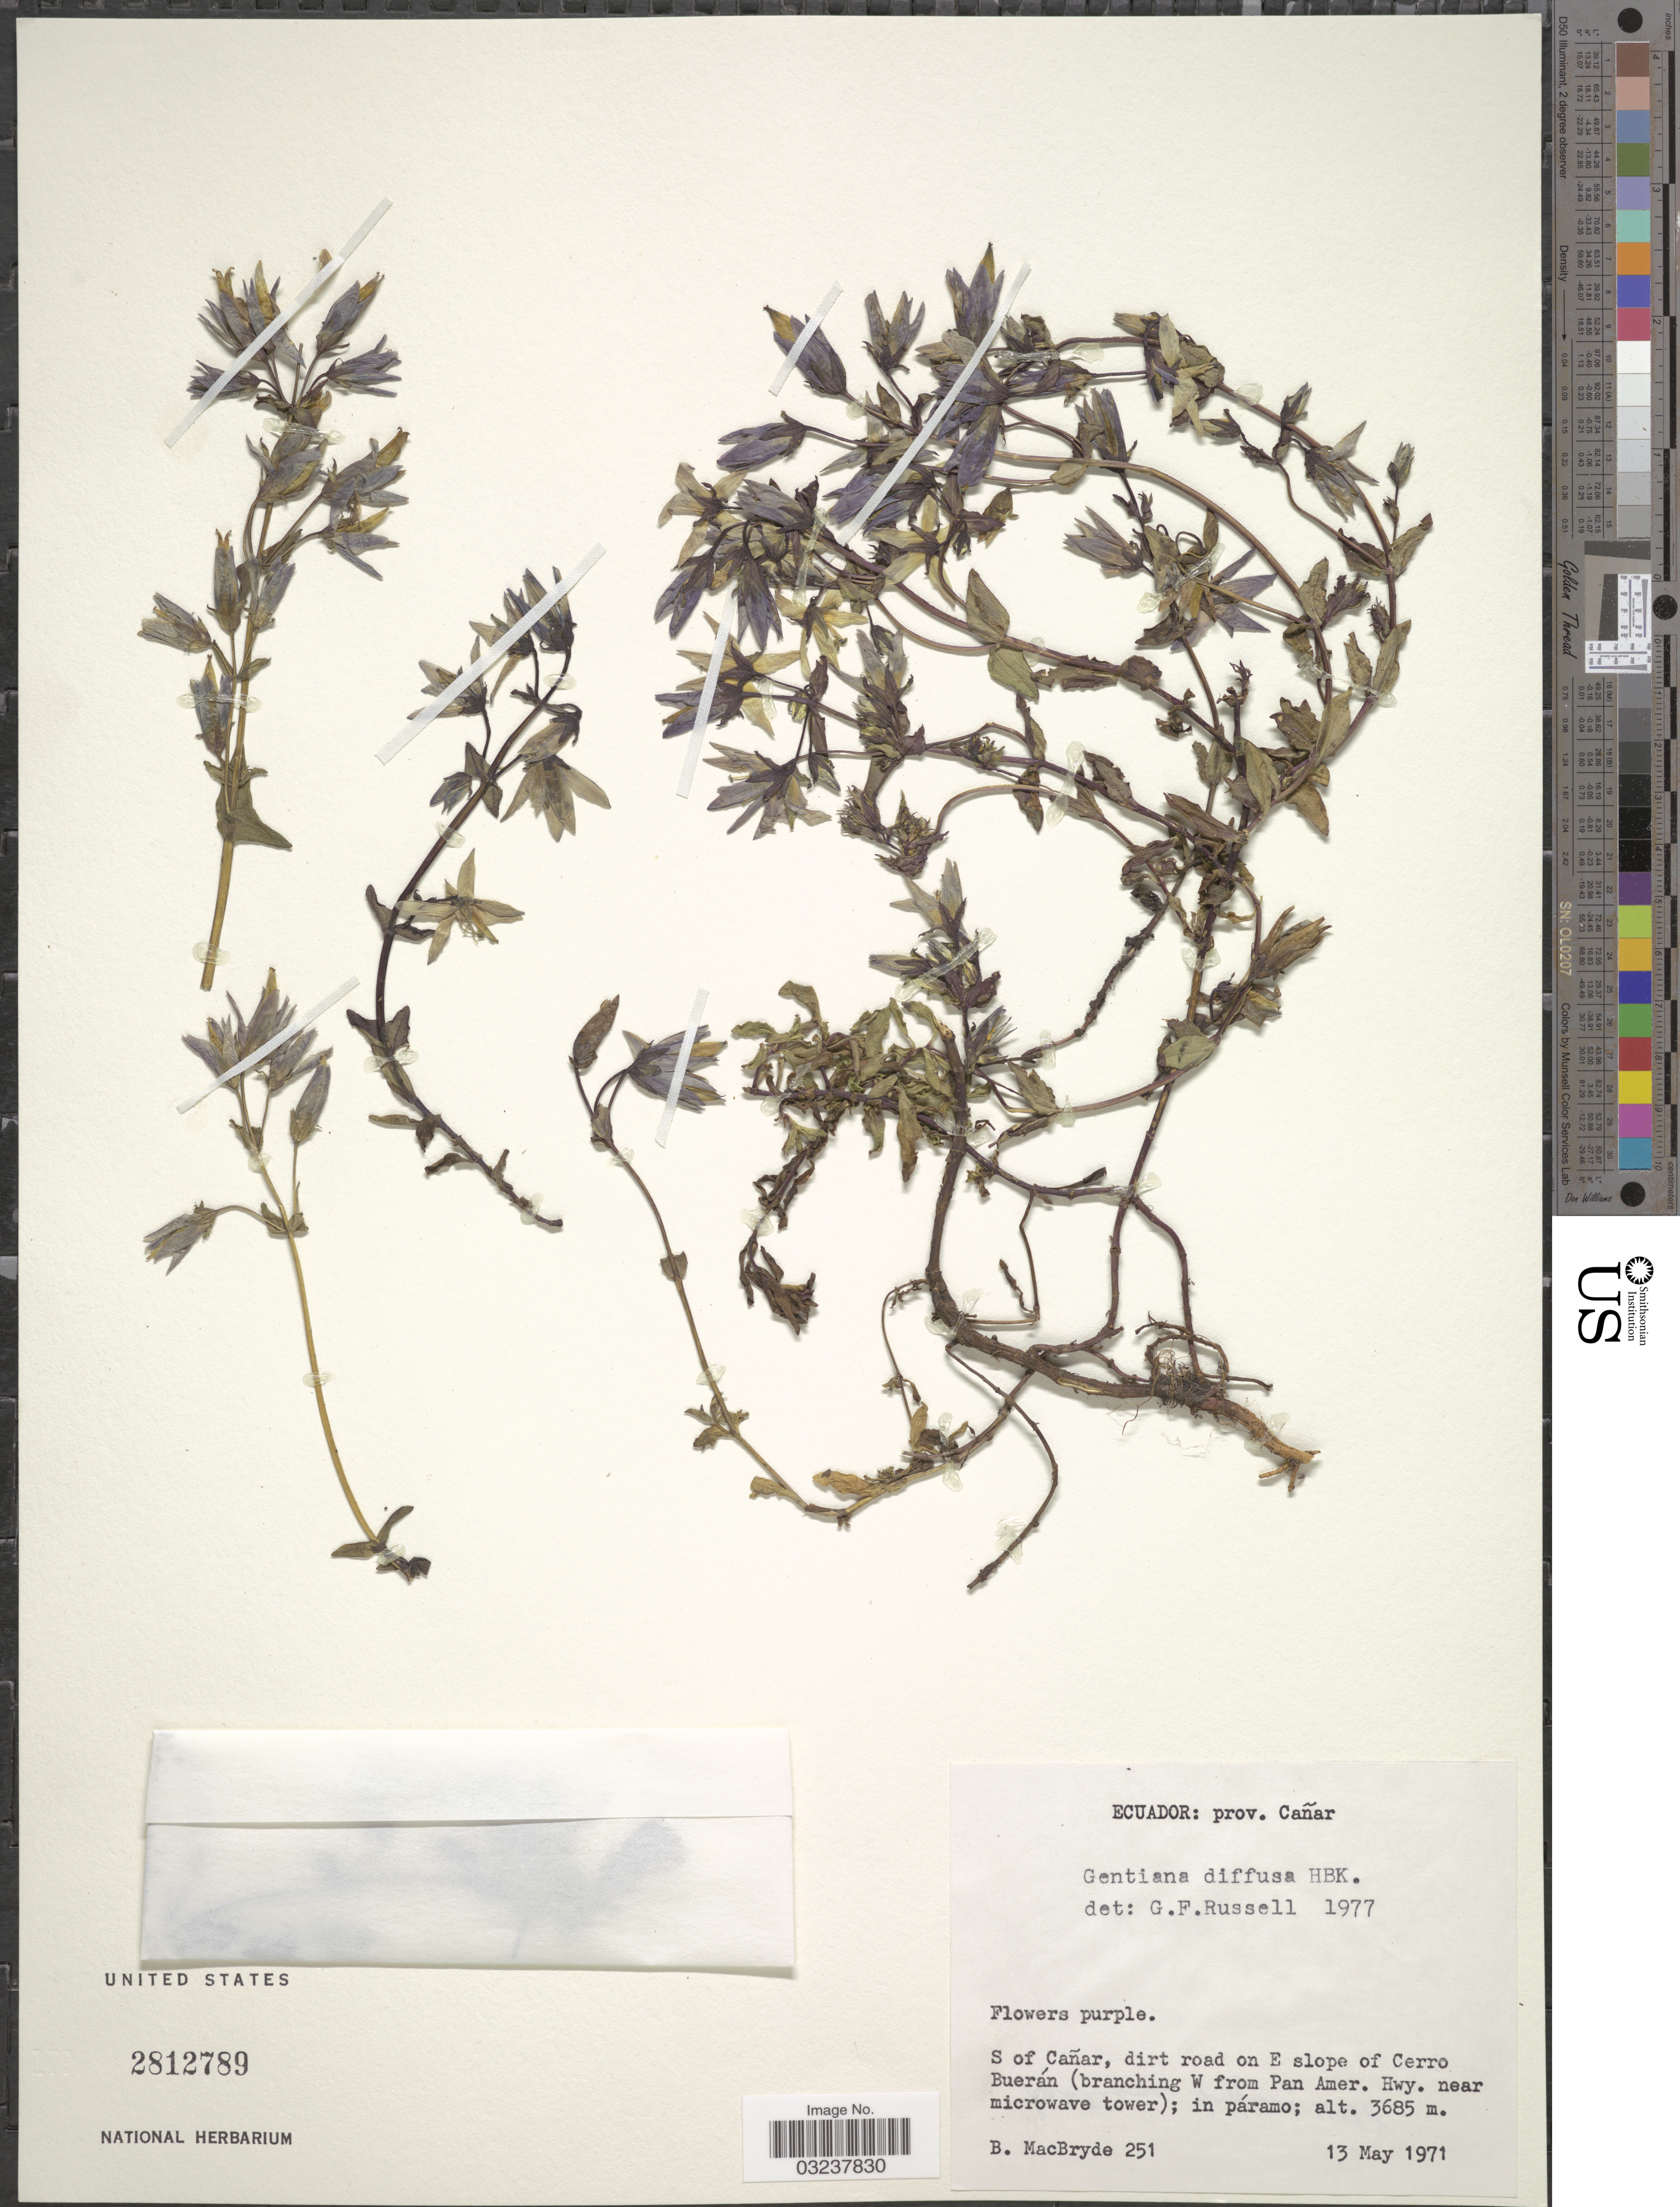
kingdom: Plantae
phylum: Tracheophyta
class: Magnoliopsida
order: Gentianales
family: Gentianaceae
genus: Gentianella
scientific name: Gentianella rapunculoides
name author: (Willd. ex Schult.) J.S. Pringle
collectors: B. MacBryde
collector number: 251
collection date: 1971-05-13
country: Ecuador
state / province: Cañar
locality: S of Cañar, dirt road on E slope of Cerro Buerán (branching W from Pan Amer. Hwy. near microwave tower).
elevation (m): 3685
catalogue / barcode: US 2812789